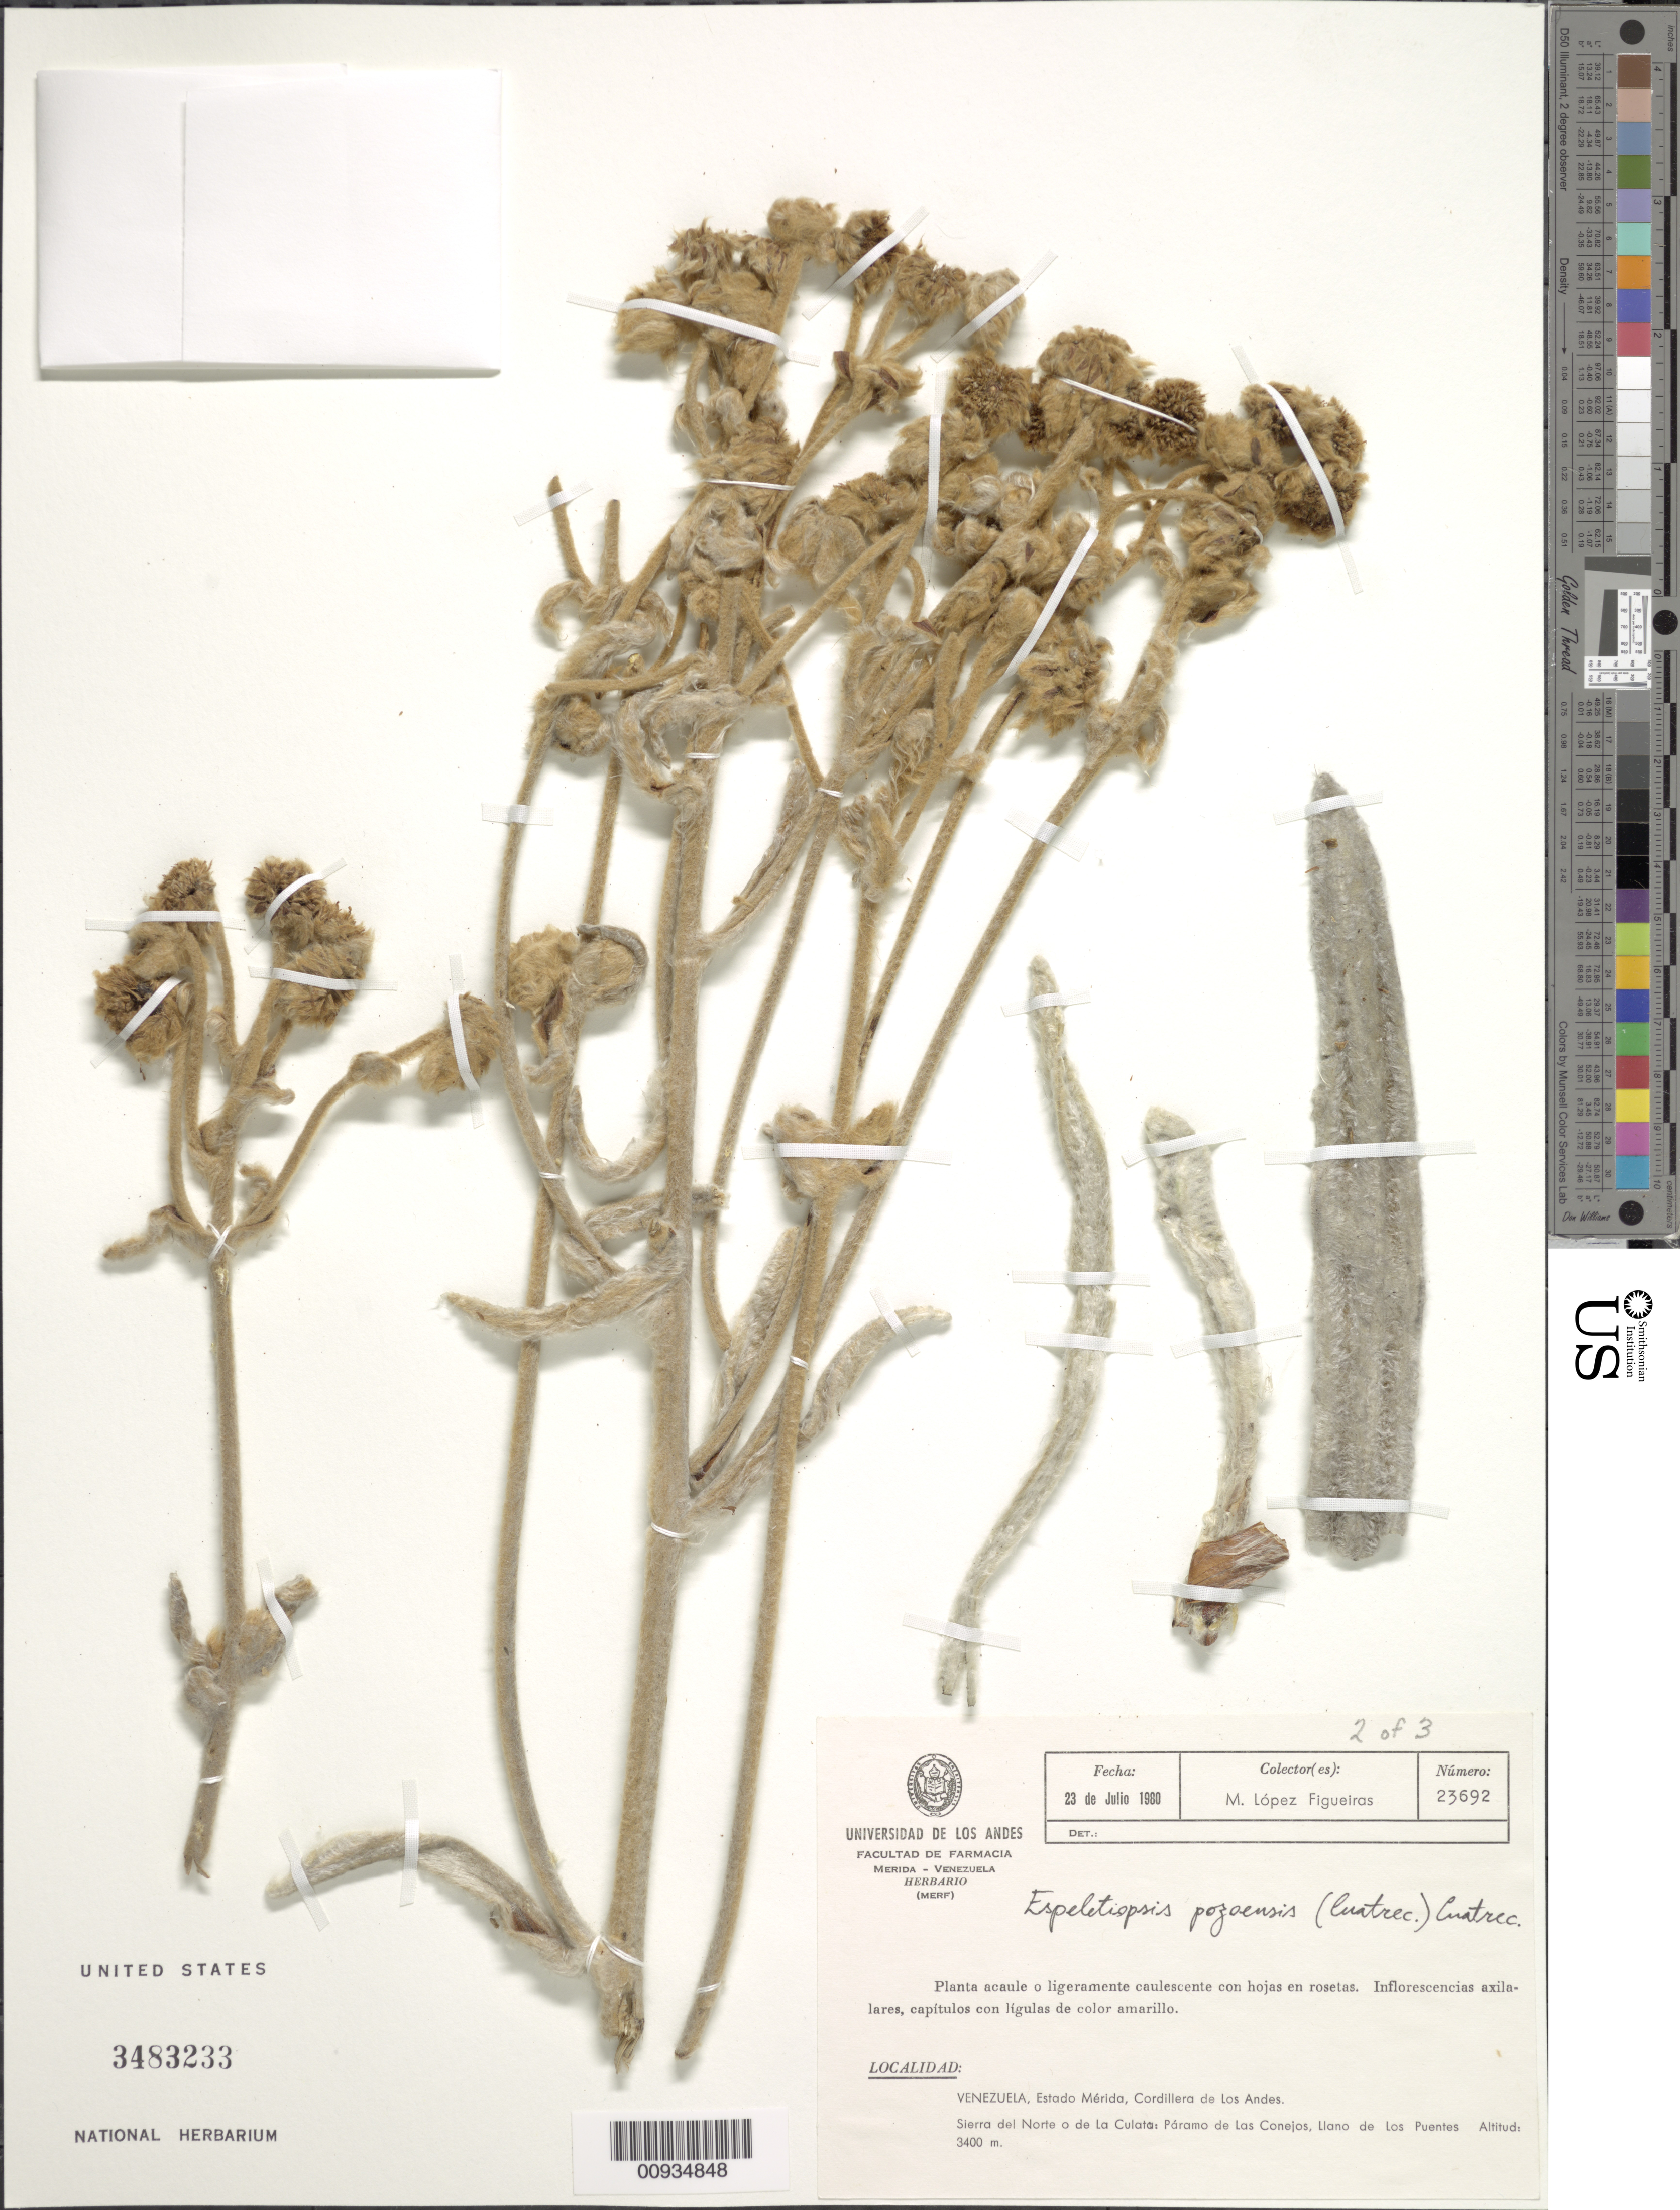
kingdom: Plantae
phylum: Tracheophyta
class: Magnoliopsida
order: Asterales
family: Asteraceae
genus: Espeletiopsis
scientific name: Espeletiopsis pozoensis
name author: (Cuatrec.) Cuatrec.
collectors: M. López Figueiras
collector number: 23692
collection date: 1980-07-23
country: Venezuela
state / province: Mérida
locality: Cordillera de Los Andes, Sierra del Norte o de La Culata, Paramo de Los Conejos, Llanos de Los Puentes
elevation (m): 3400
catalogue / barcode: US 3483233